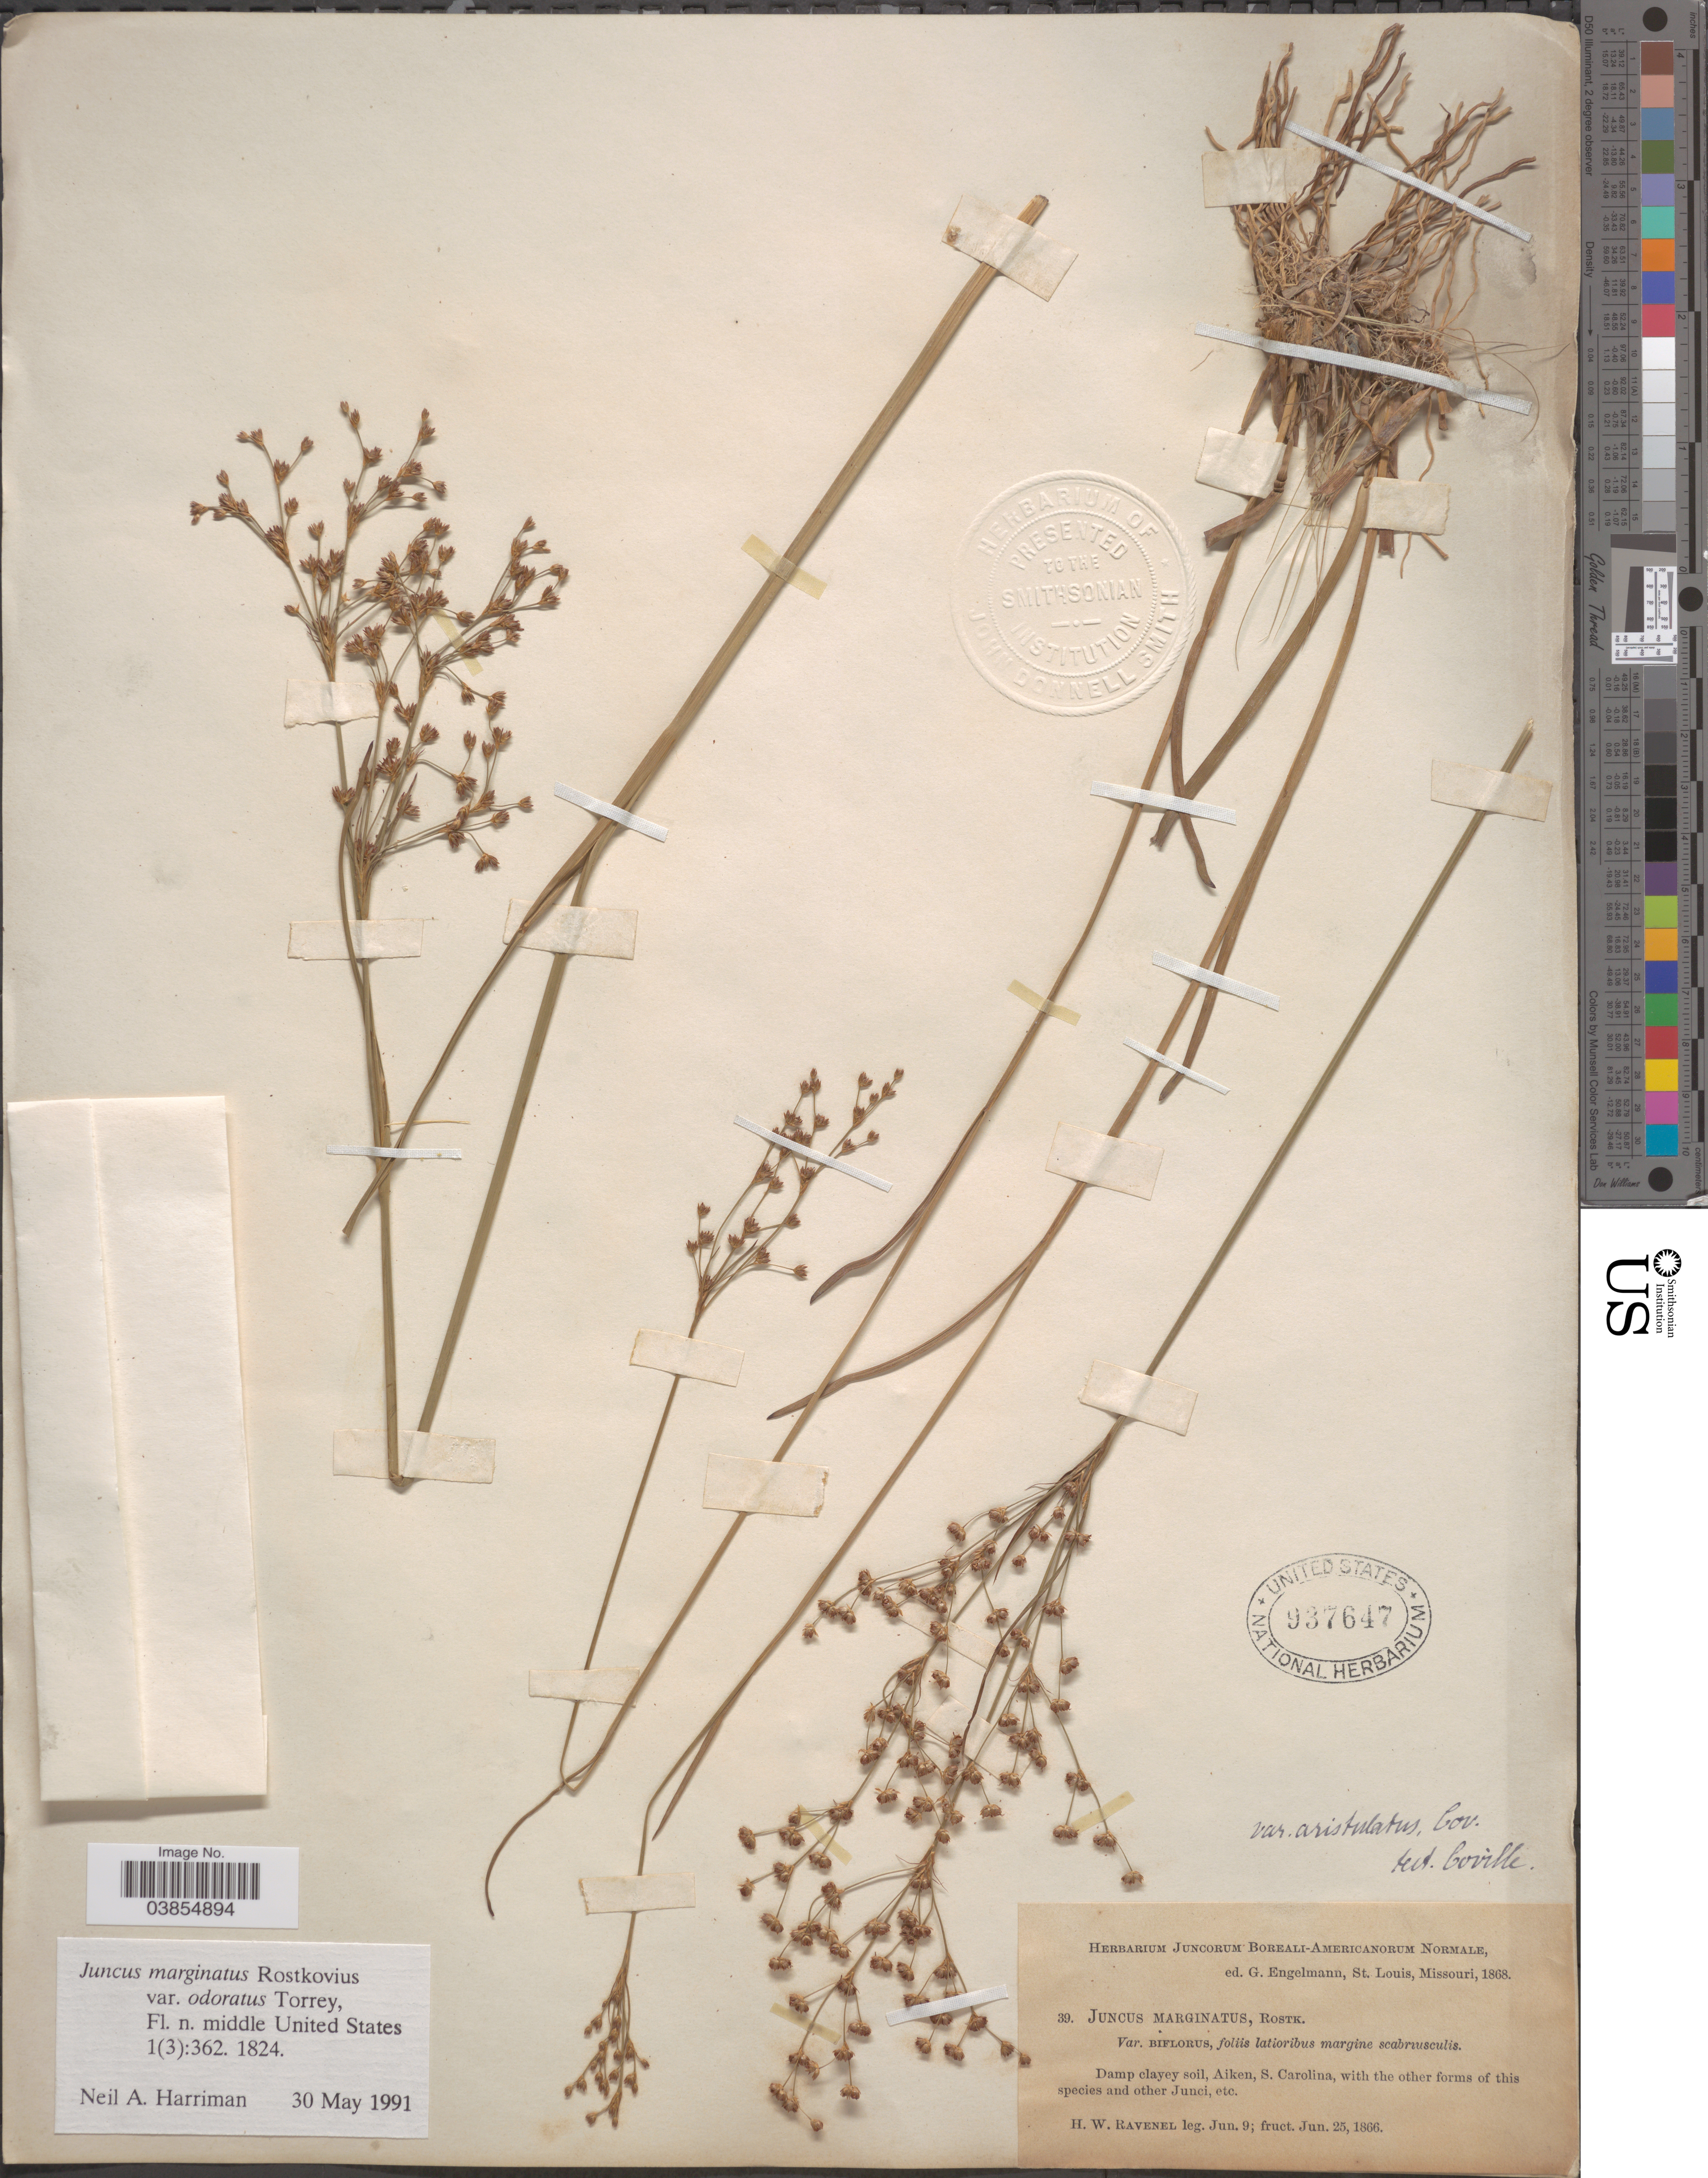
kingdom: Plantae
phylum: Tracheophyta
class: Liliopsida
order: Poales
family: Juncaceae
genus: Juncus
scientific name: Juncus marginatus var. odoratus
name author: Torr.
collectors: H. Ravenel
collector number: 39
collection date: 1866-06-09/1866-06-25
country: United States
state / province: South Carolina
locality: Aiken.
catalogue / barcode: US 937647